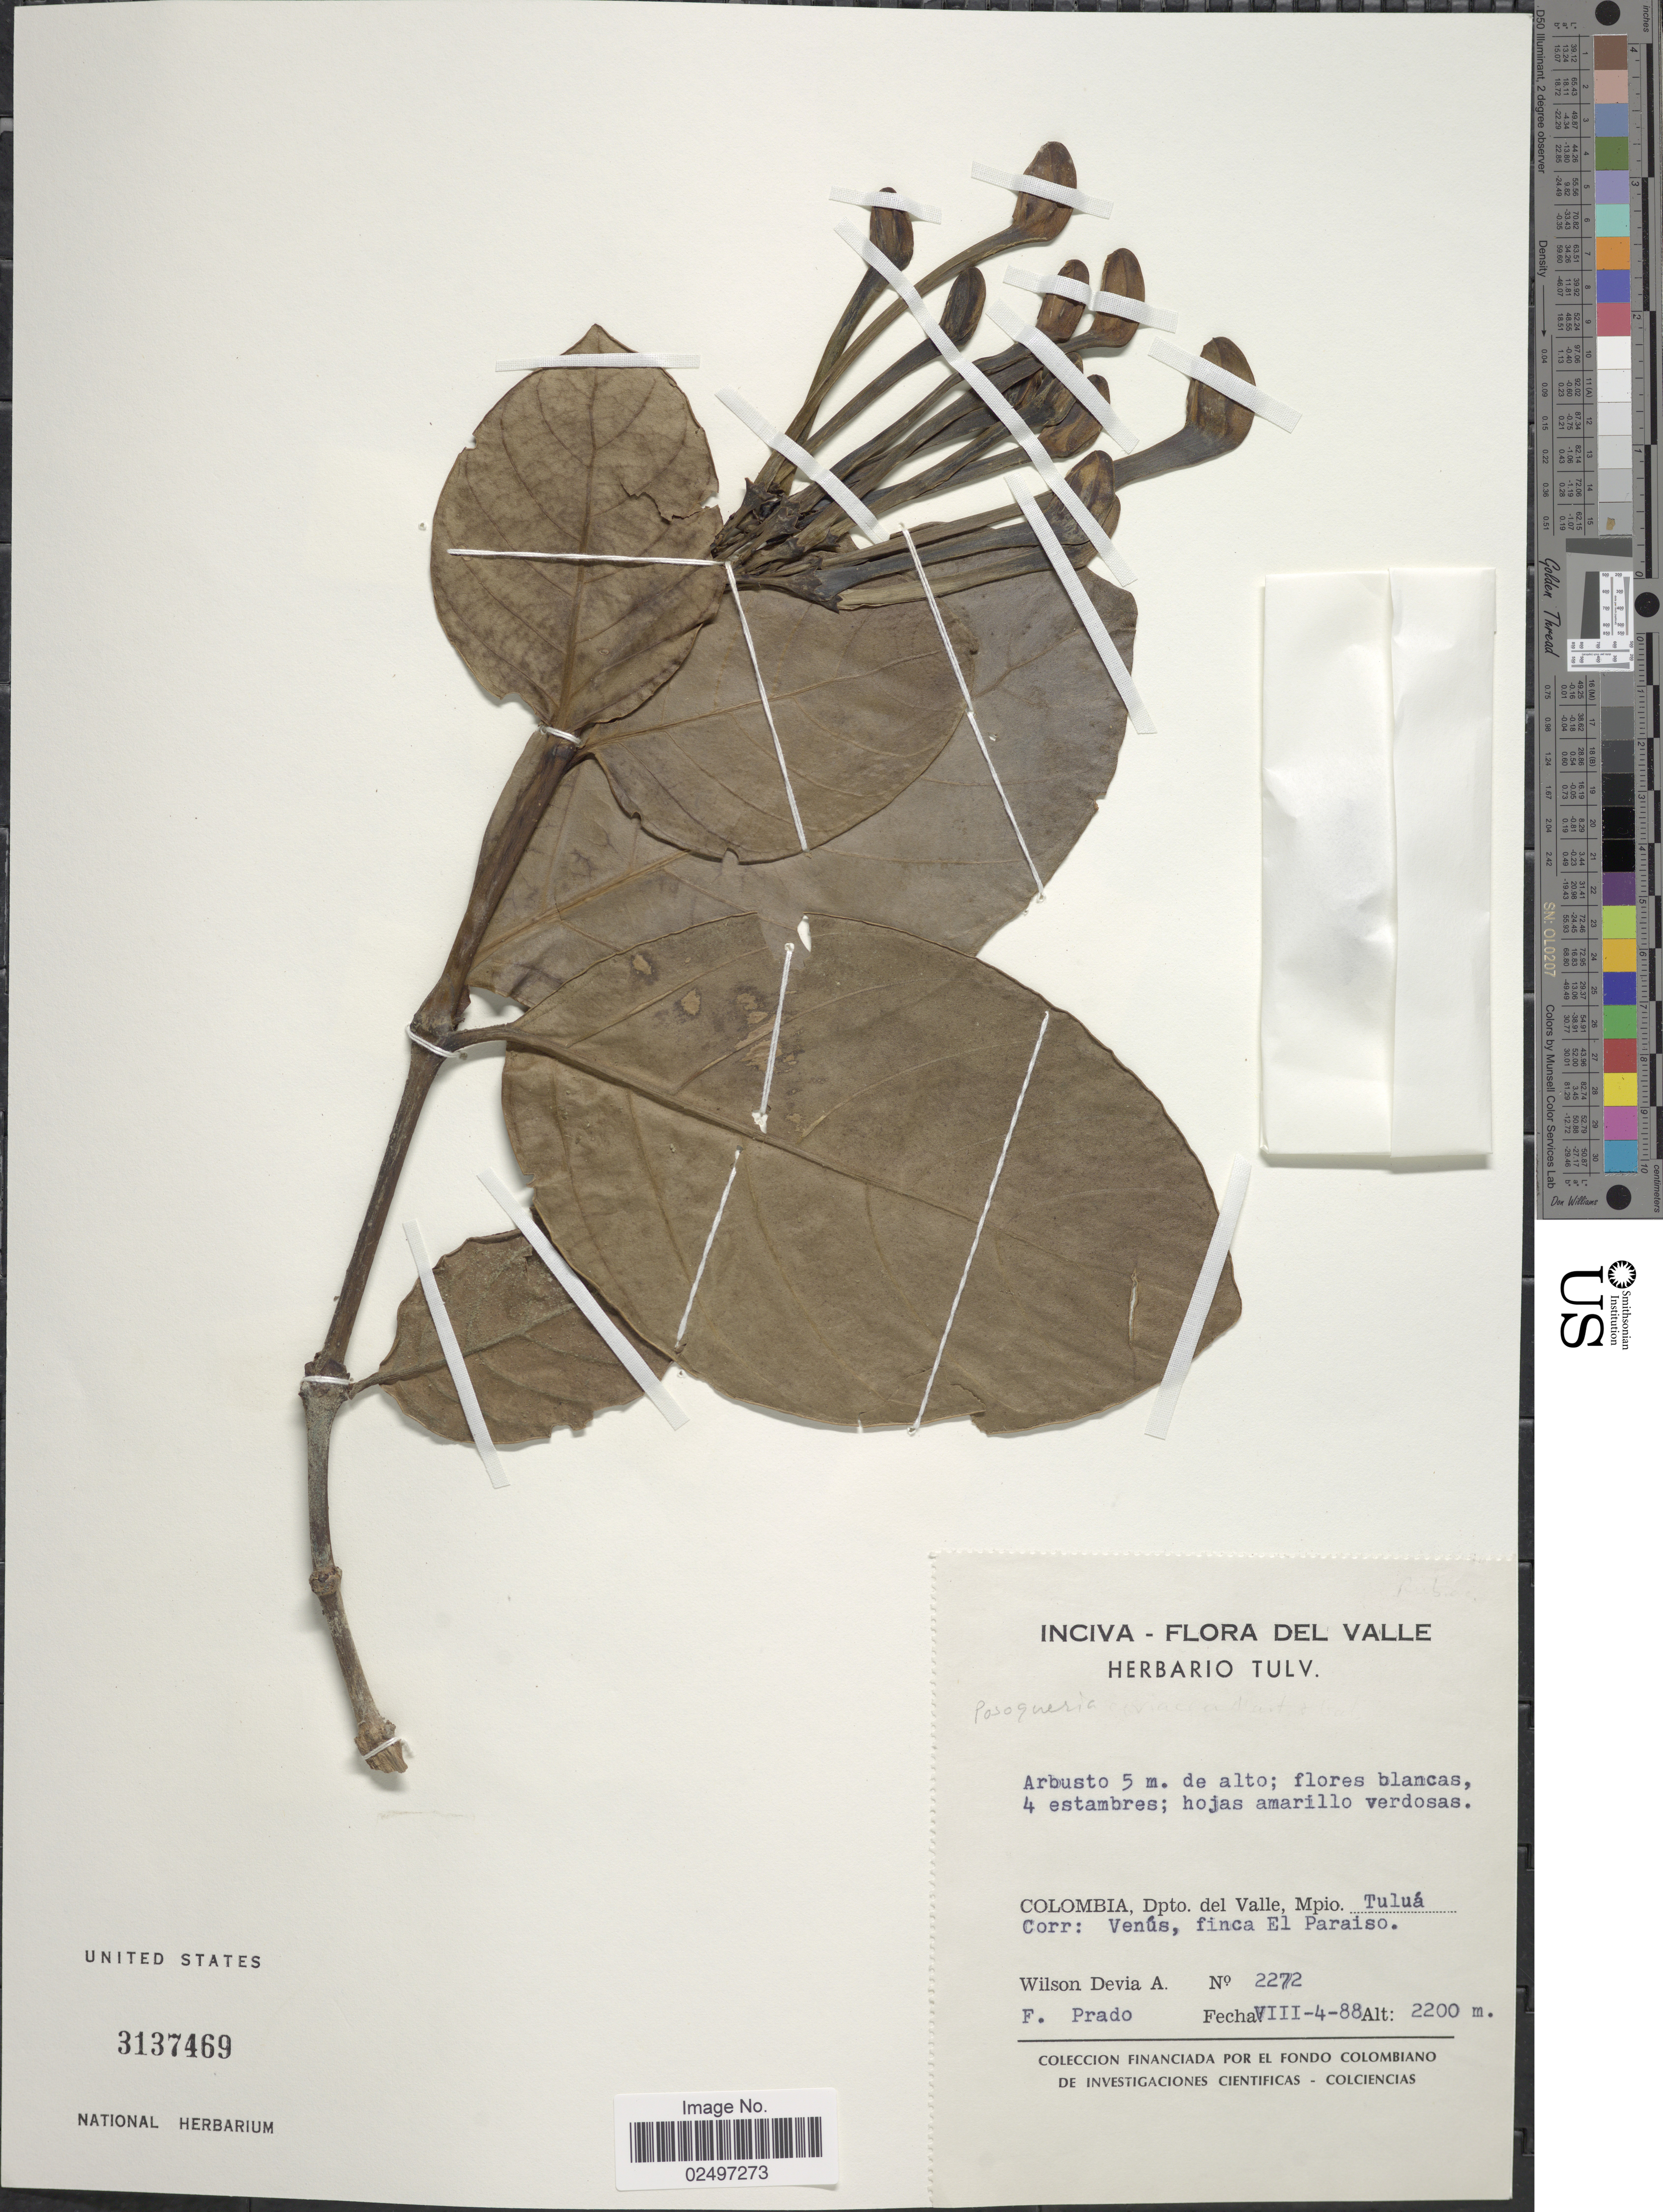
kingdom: Plantae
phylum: Tracheophyta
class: Magnoliopsida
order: Gentianales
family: Rubiaceae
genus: Posoqueria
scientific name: Posoqueria sp.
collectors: W. Devia A. & F. Prado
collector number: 2272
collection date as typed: Transcribed d/m/y: 4/8/88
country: Colombia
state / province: Valle del Cauca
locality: Colombia, Dpto. del Valle, Mpio, Tulua Corr.: Venus finca El Paraiso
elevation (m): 2200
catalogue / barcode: US 3137469